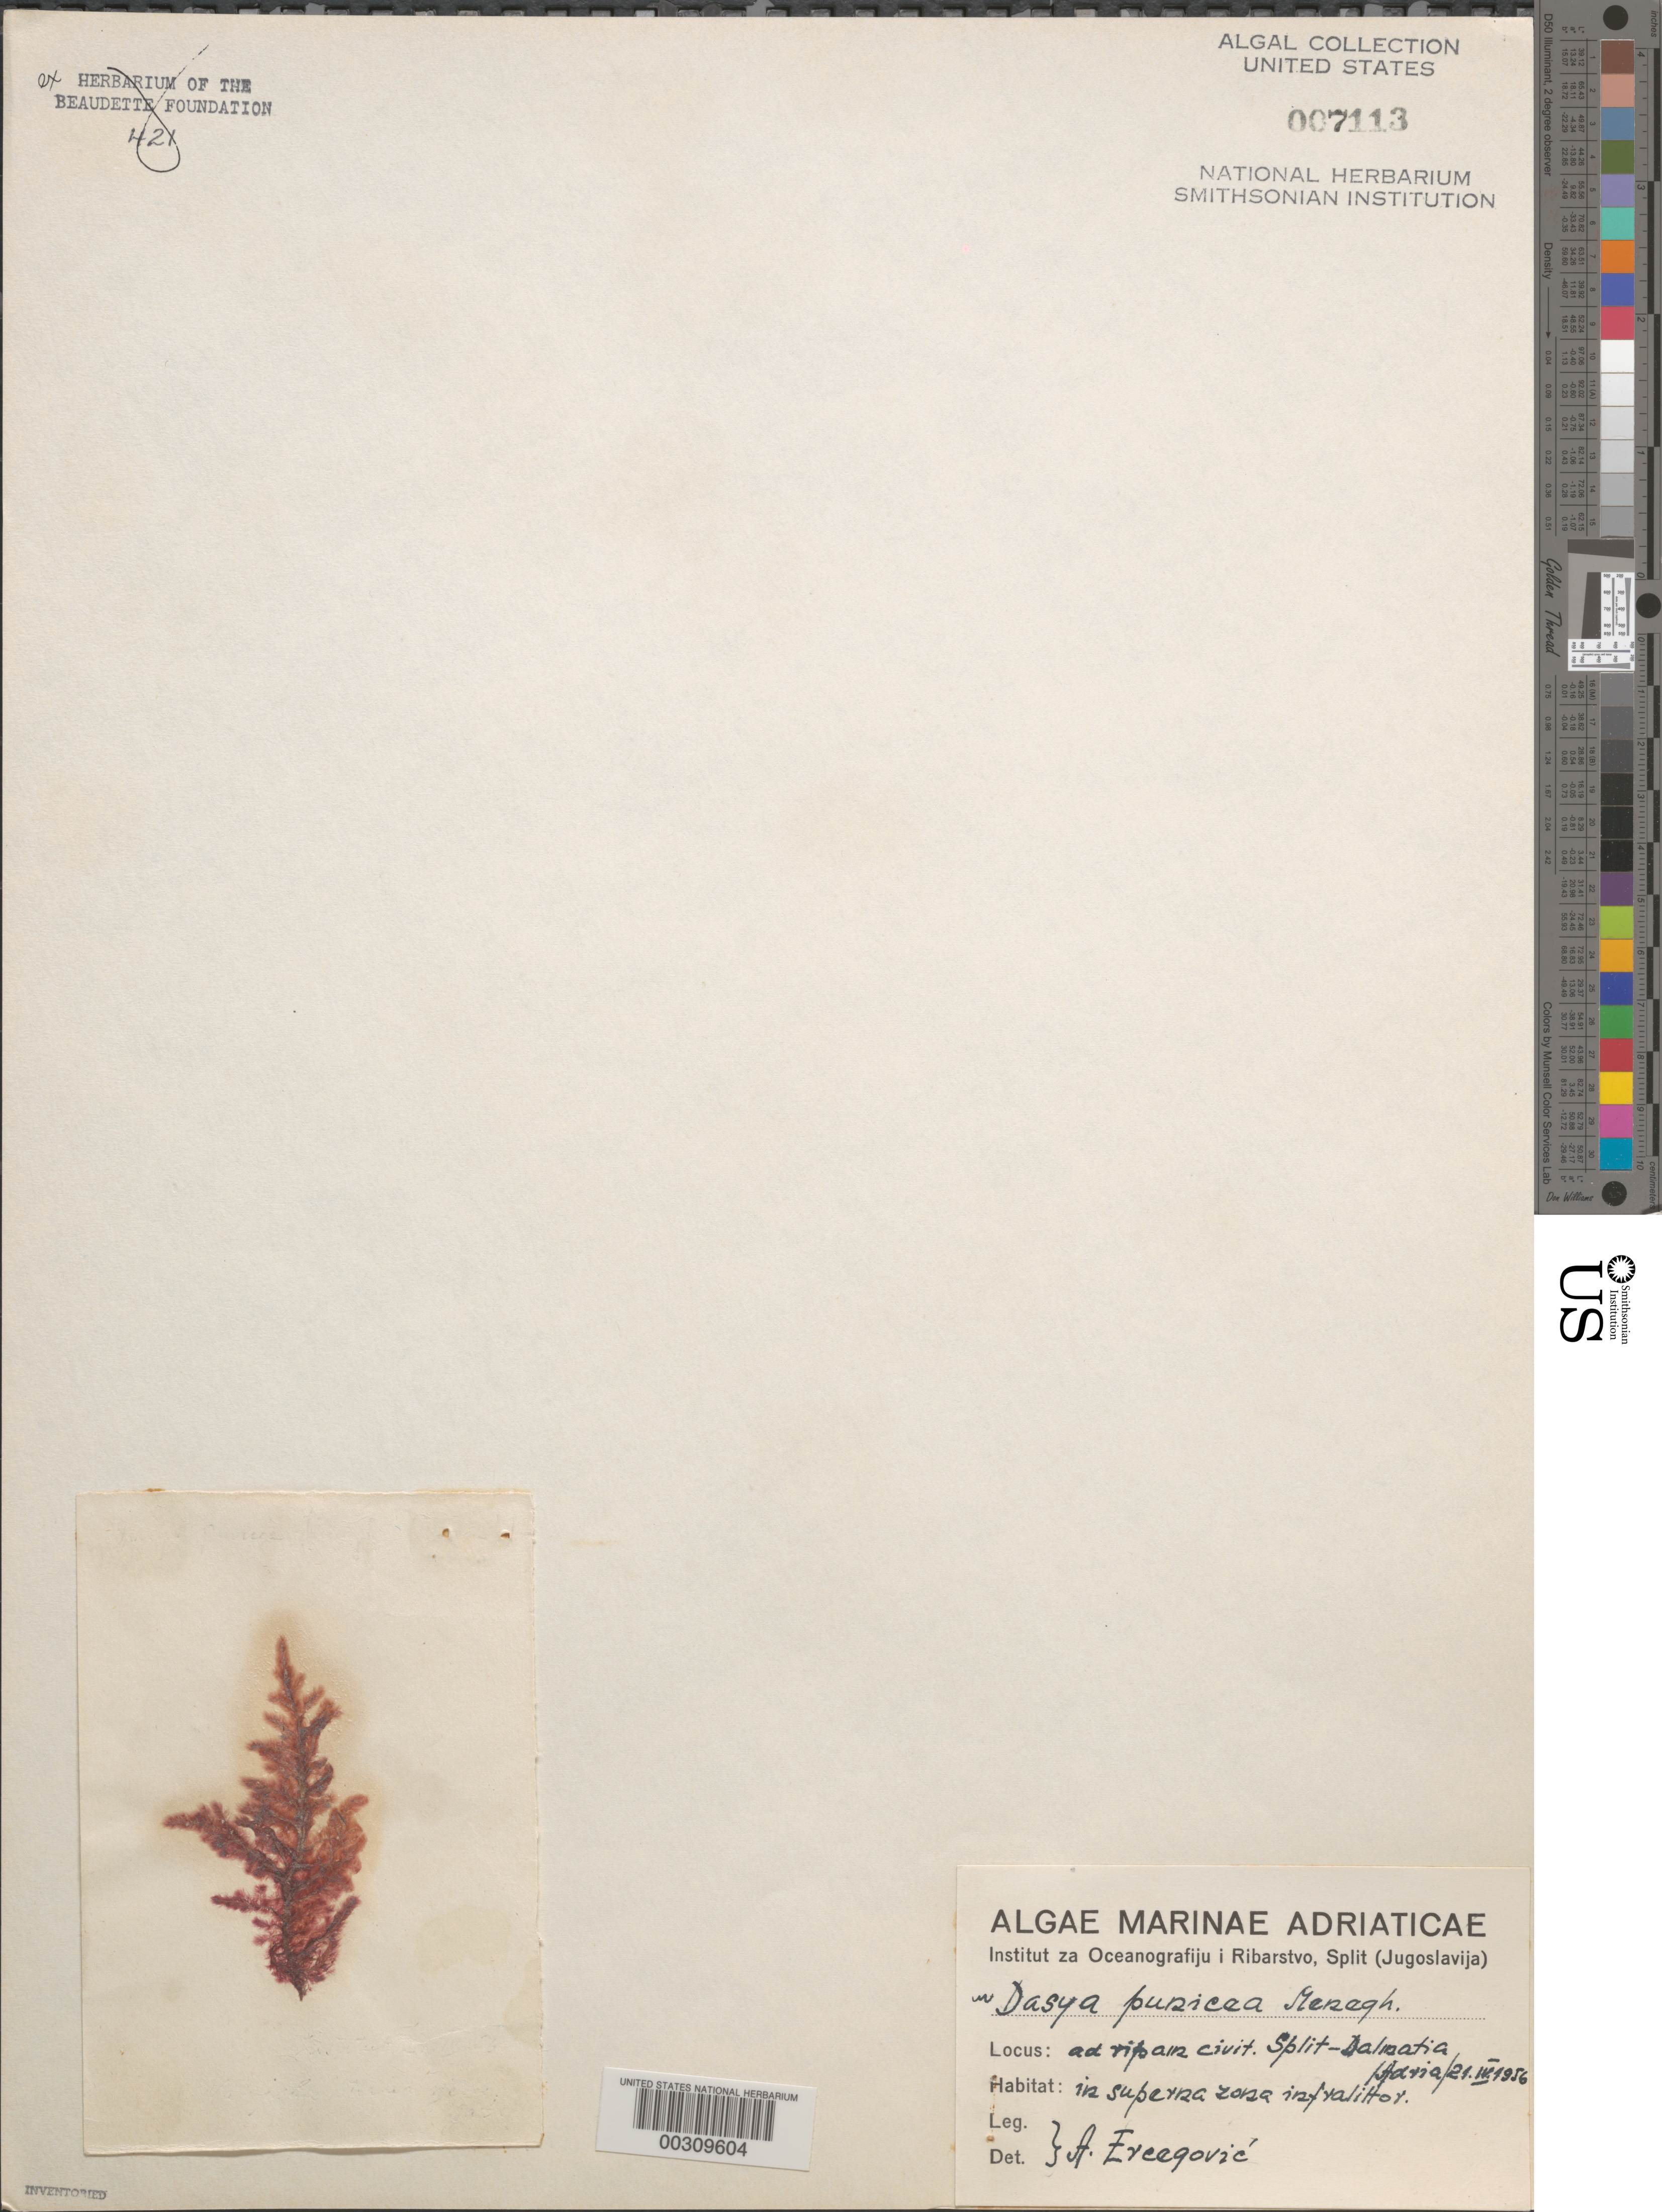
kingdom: Plantae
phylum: Rhodophyta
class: Florideophyceae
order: Ceramiales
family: Dasyaceae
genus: Dasya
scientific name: Dasya punicea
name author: (Zanardini) Menegh.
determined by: Ercegovic, A.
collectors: A. Ercegovic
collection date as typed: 21 Apr 1956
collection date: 1956-04-21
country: Croatia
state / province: Split-Dalmatia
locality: Split, Adriatic Sea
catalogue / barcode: US 7113